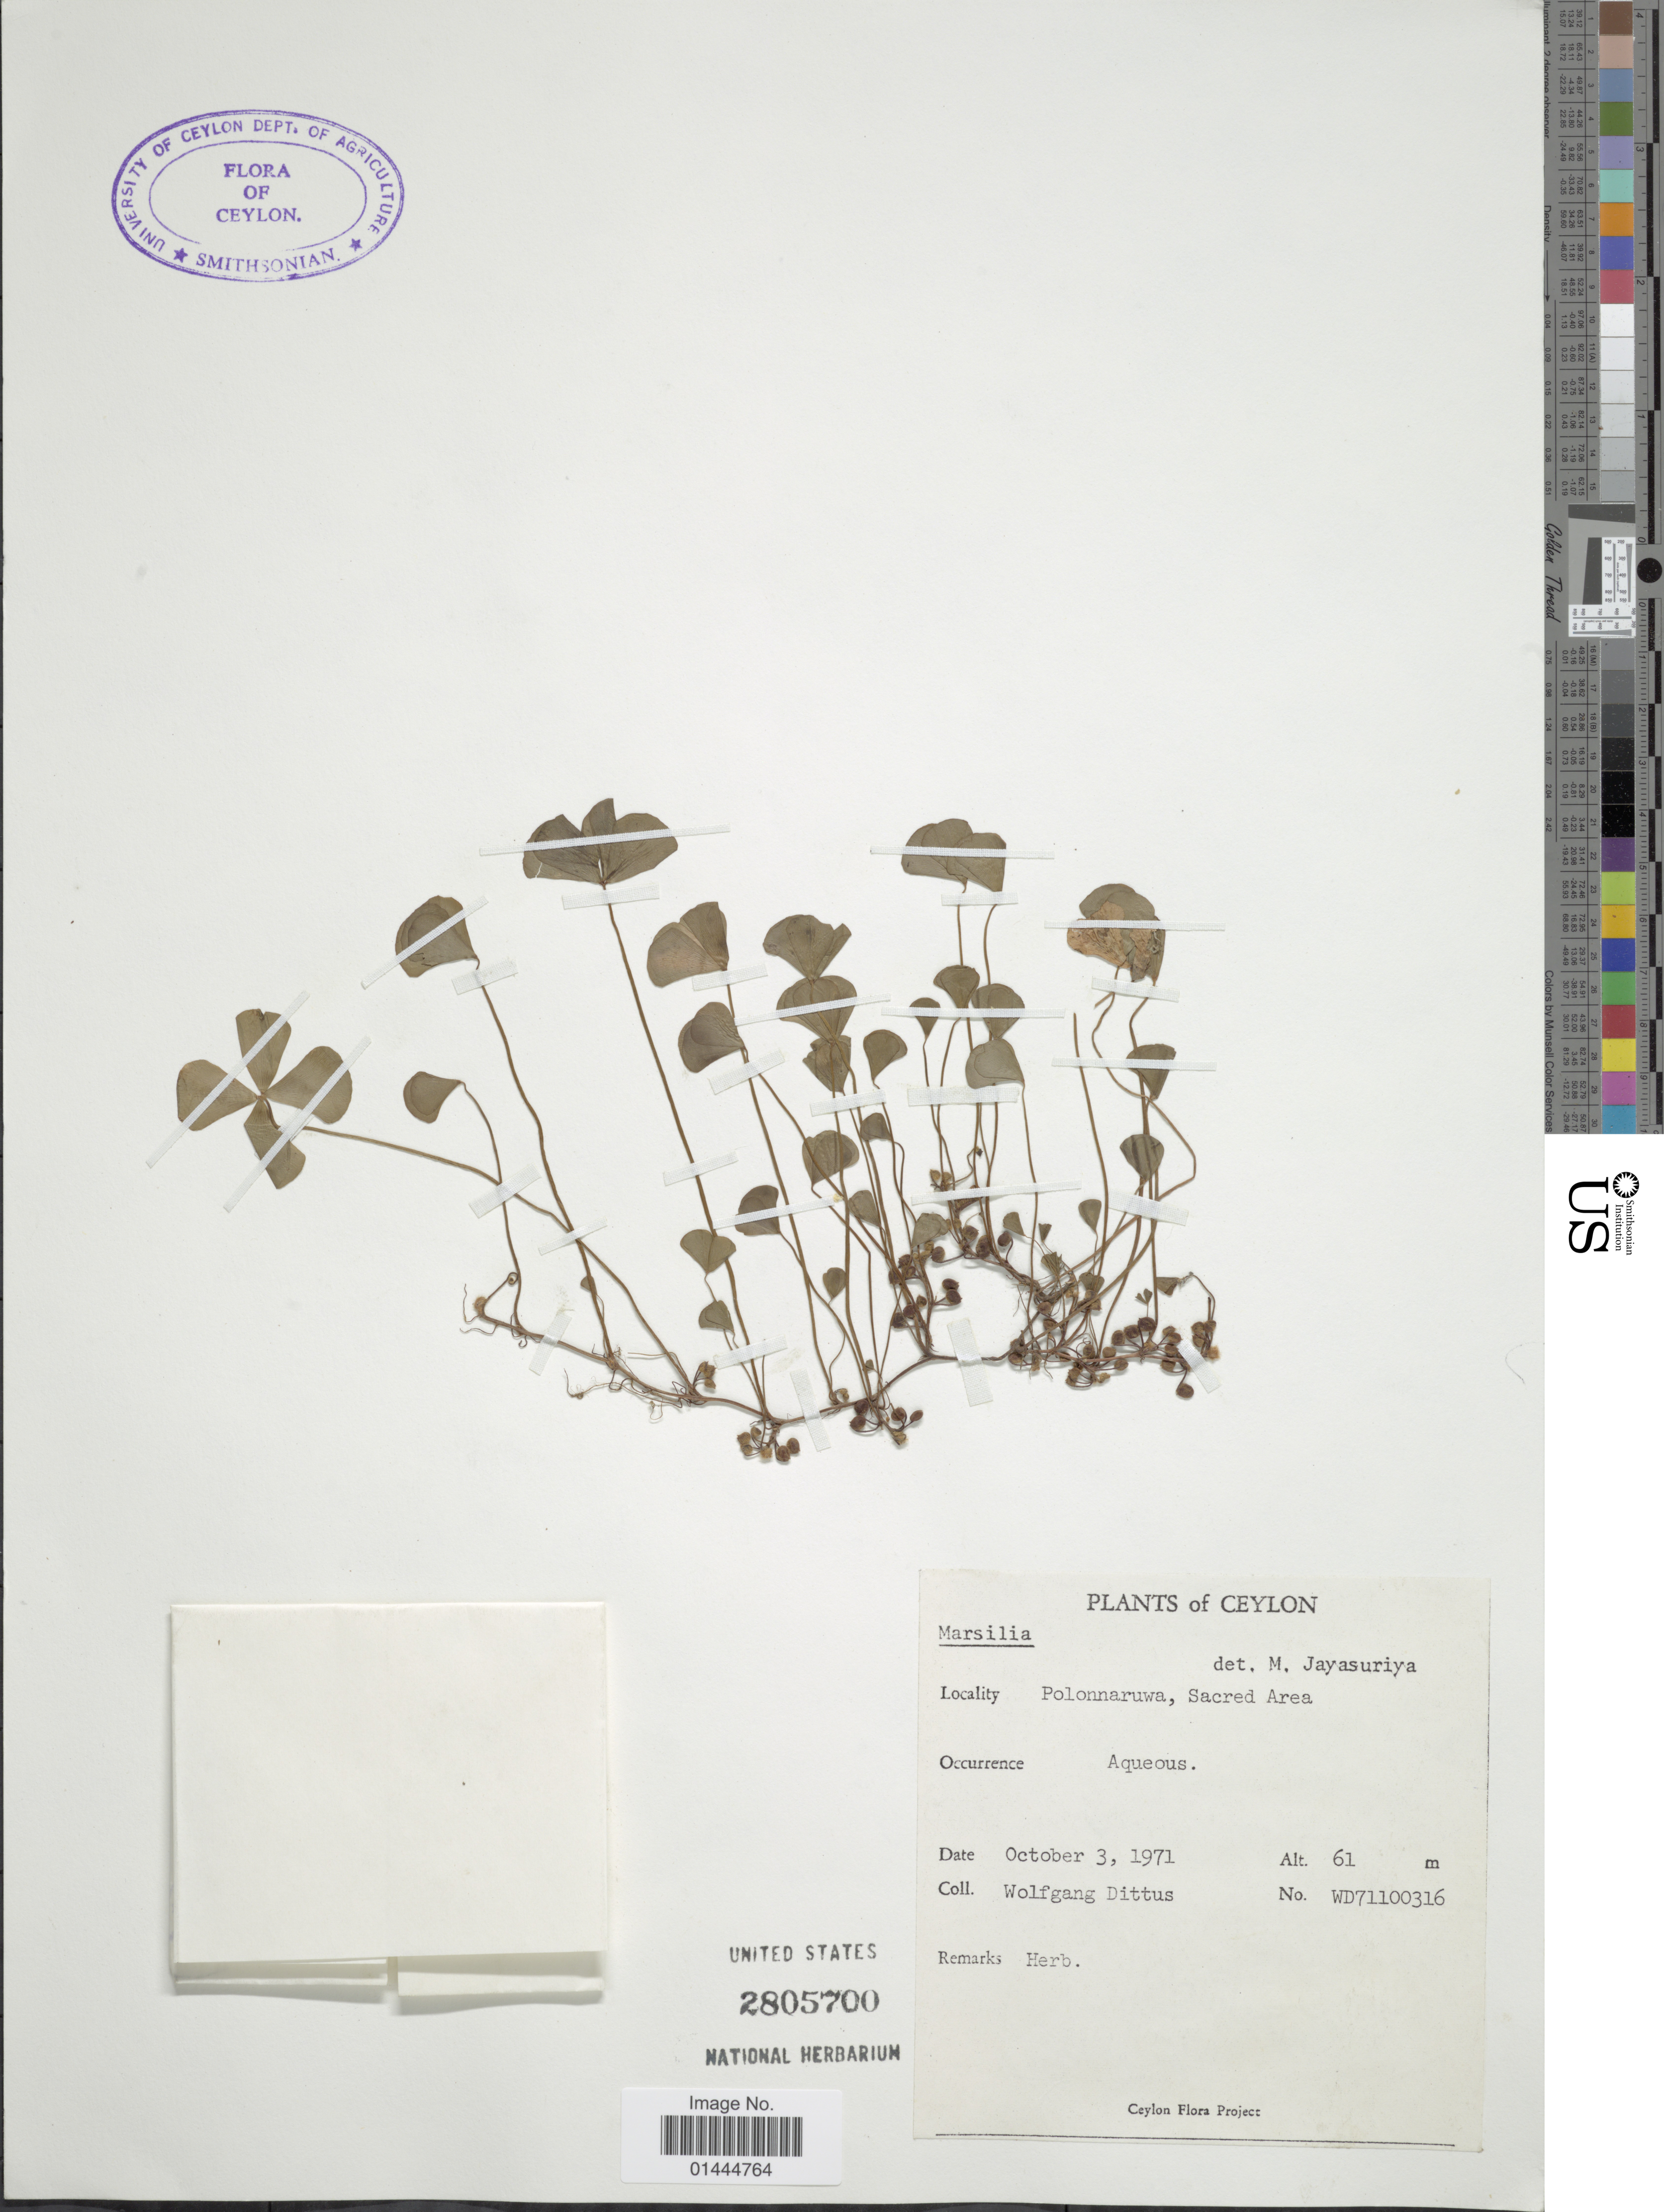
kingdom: Plantae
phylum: Tracheophyta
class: Polypodiopsida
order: Salviniales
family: Marsileaceae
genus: Marsilea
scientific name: Marsilea sp.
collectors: W. Dittus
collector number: WD71100316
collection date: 1971-10-03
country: Sri Lanka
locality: Ceylon, Polonnaruwa, Sacred Area, Aqueous.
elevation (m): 61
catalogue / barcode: US 2805700